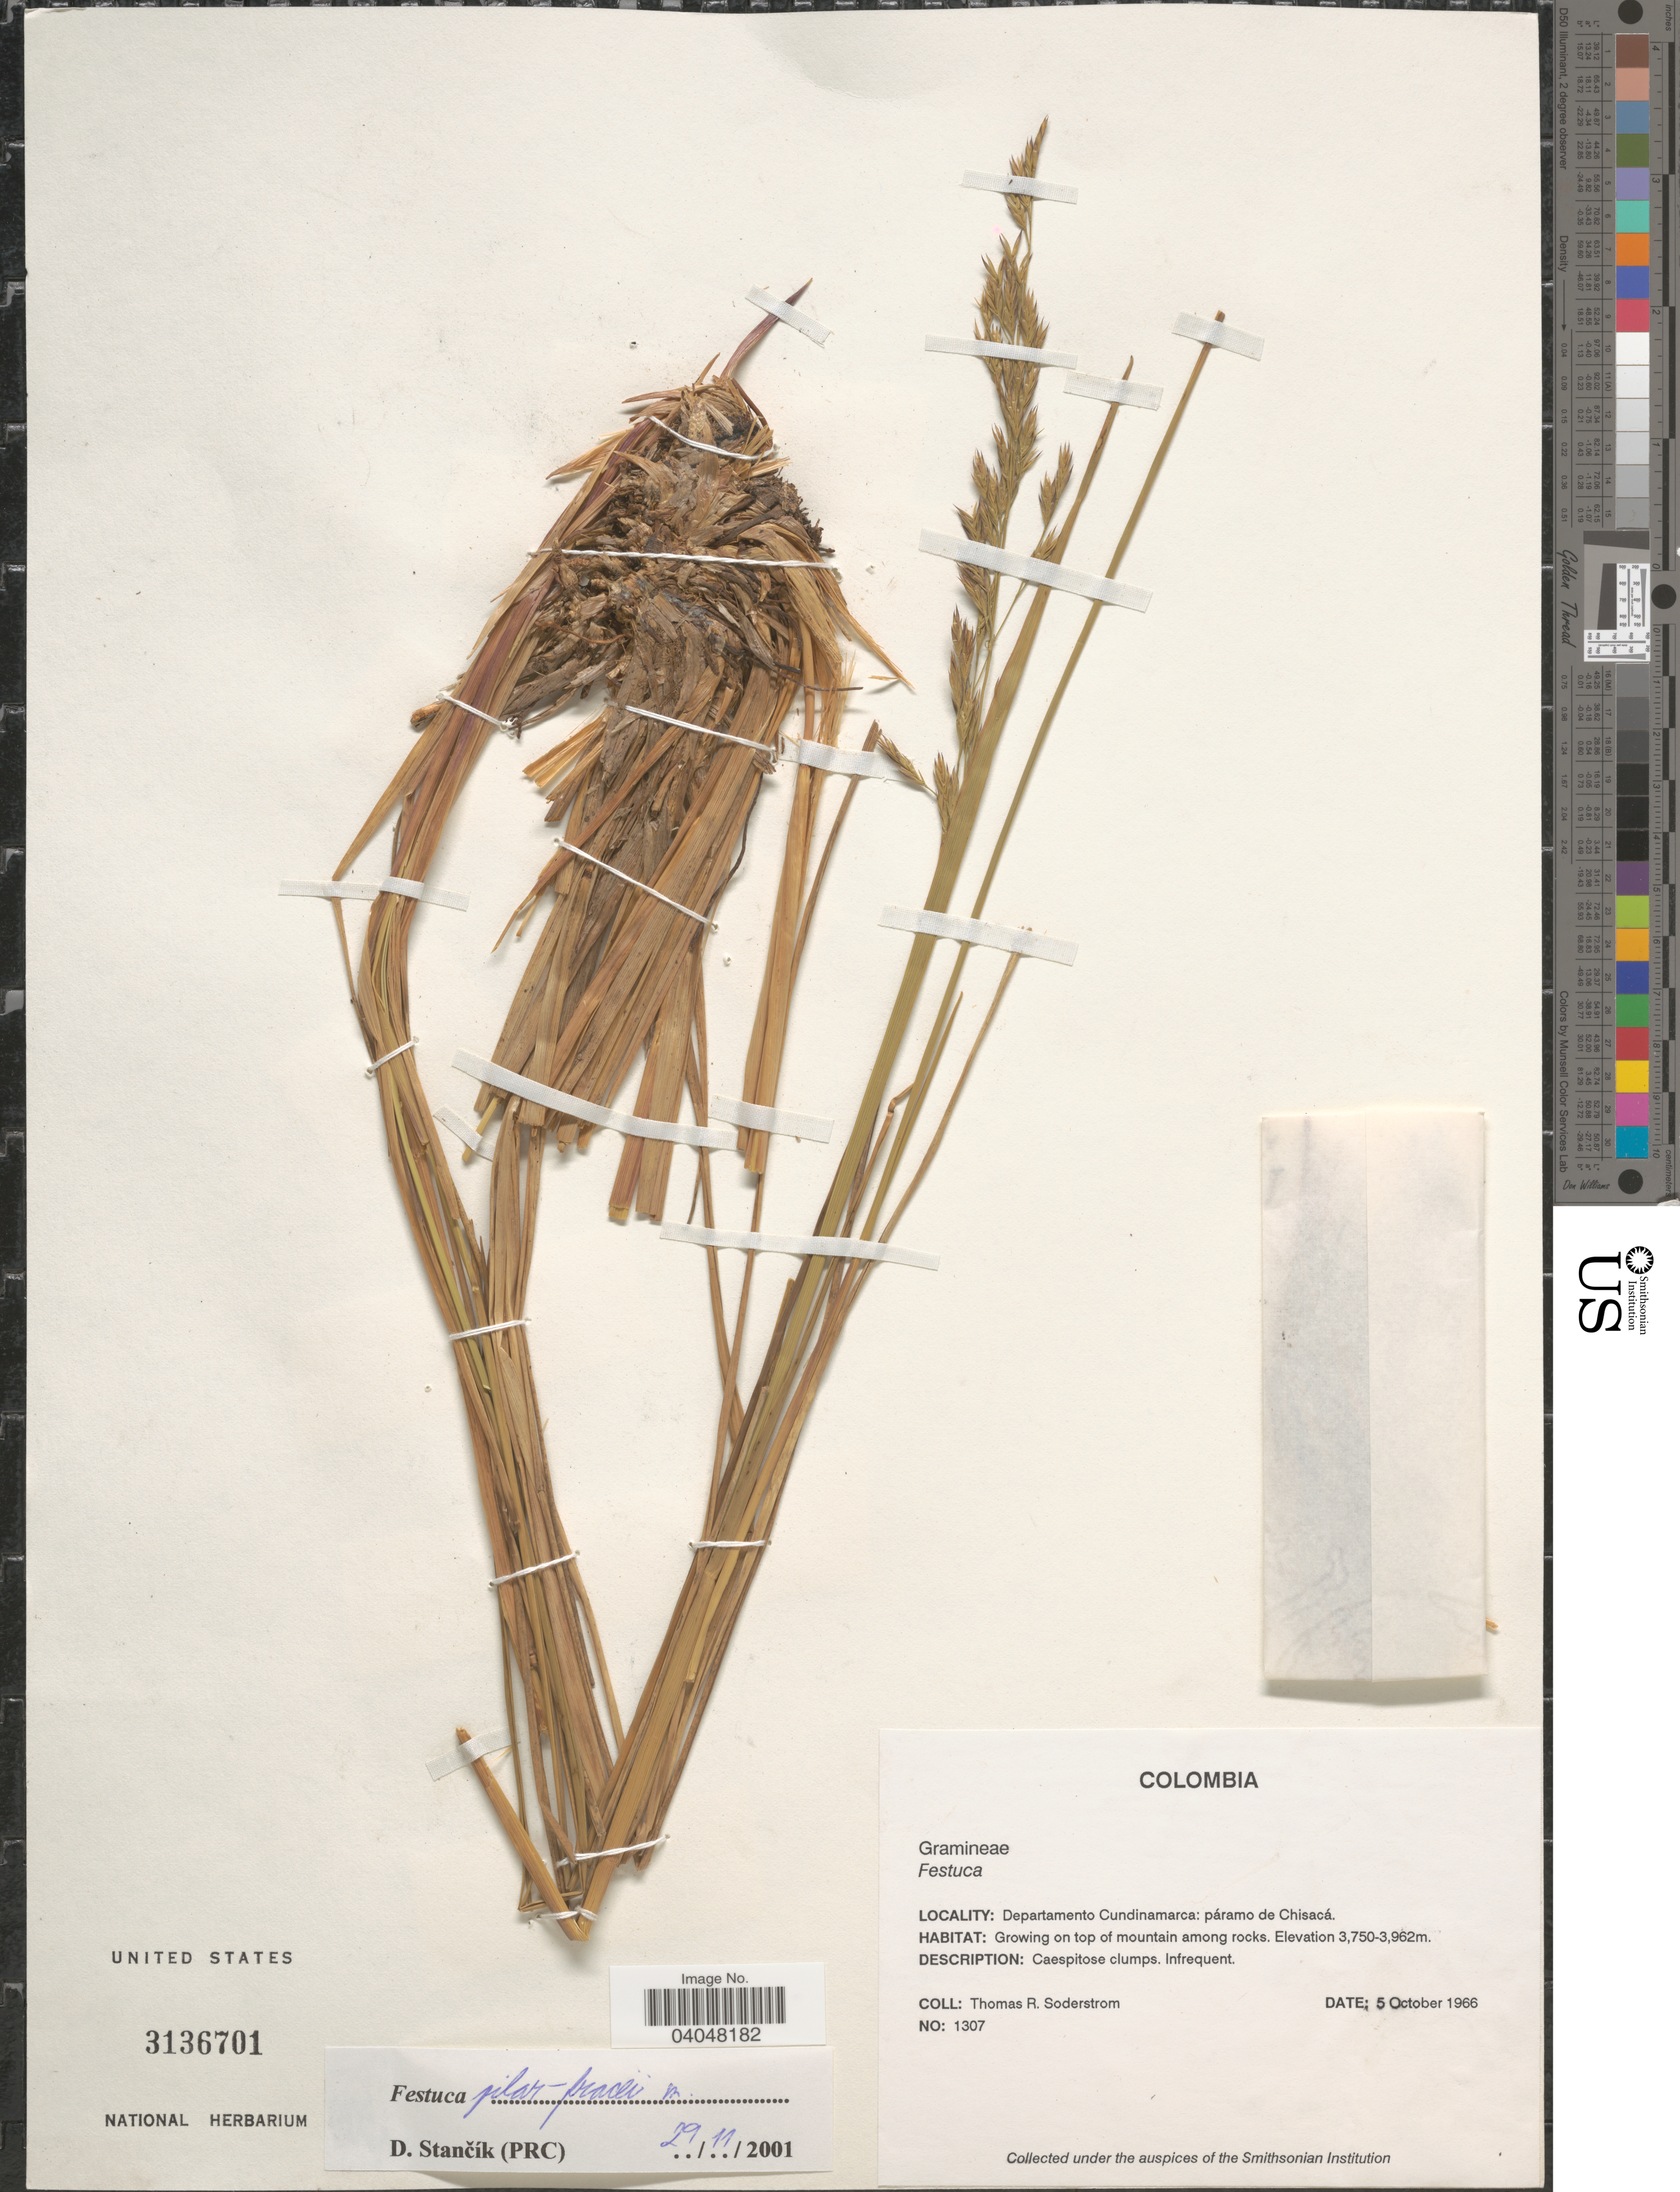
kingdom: Plantae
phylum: Tracheophyta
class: Liliopsida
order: Poales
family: Poaceae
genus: Festuca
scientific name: Festuca pilar-franceii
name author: Stancik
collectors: T. R. Soderstrom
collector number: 1307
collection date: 1966-10-05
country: Colombia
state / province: Cundinamarca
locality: Departamento Cundinamarca: páramo de Chisacá.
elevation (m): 3750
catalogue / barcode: US 3136701